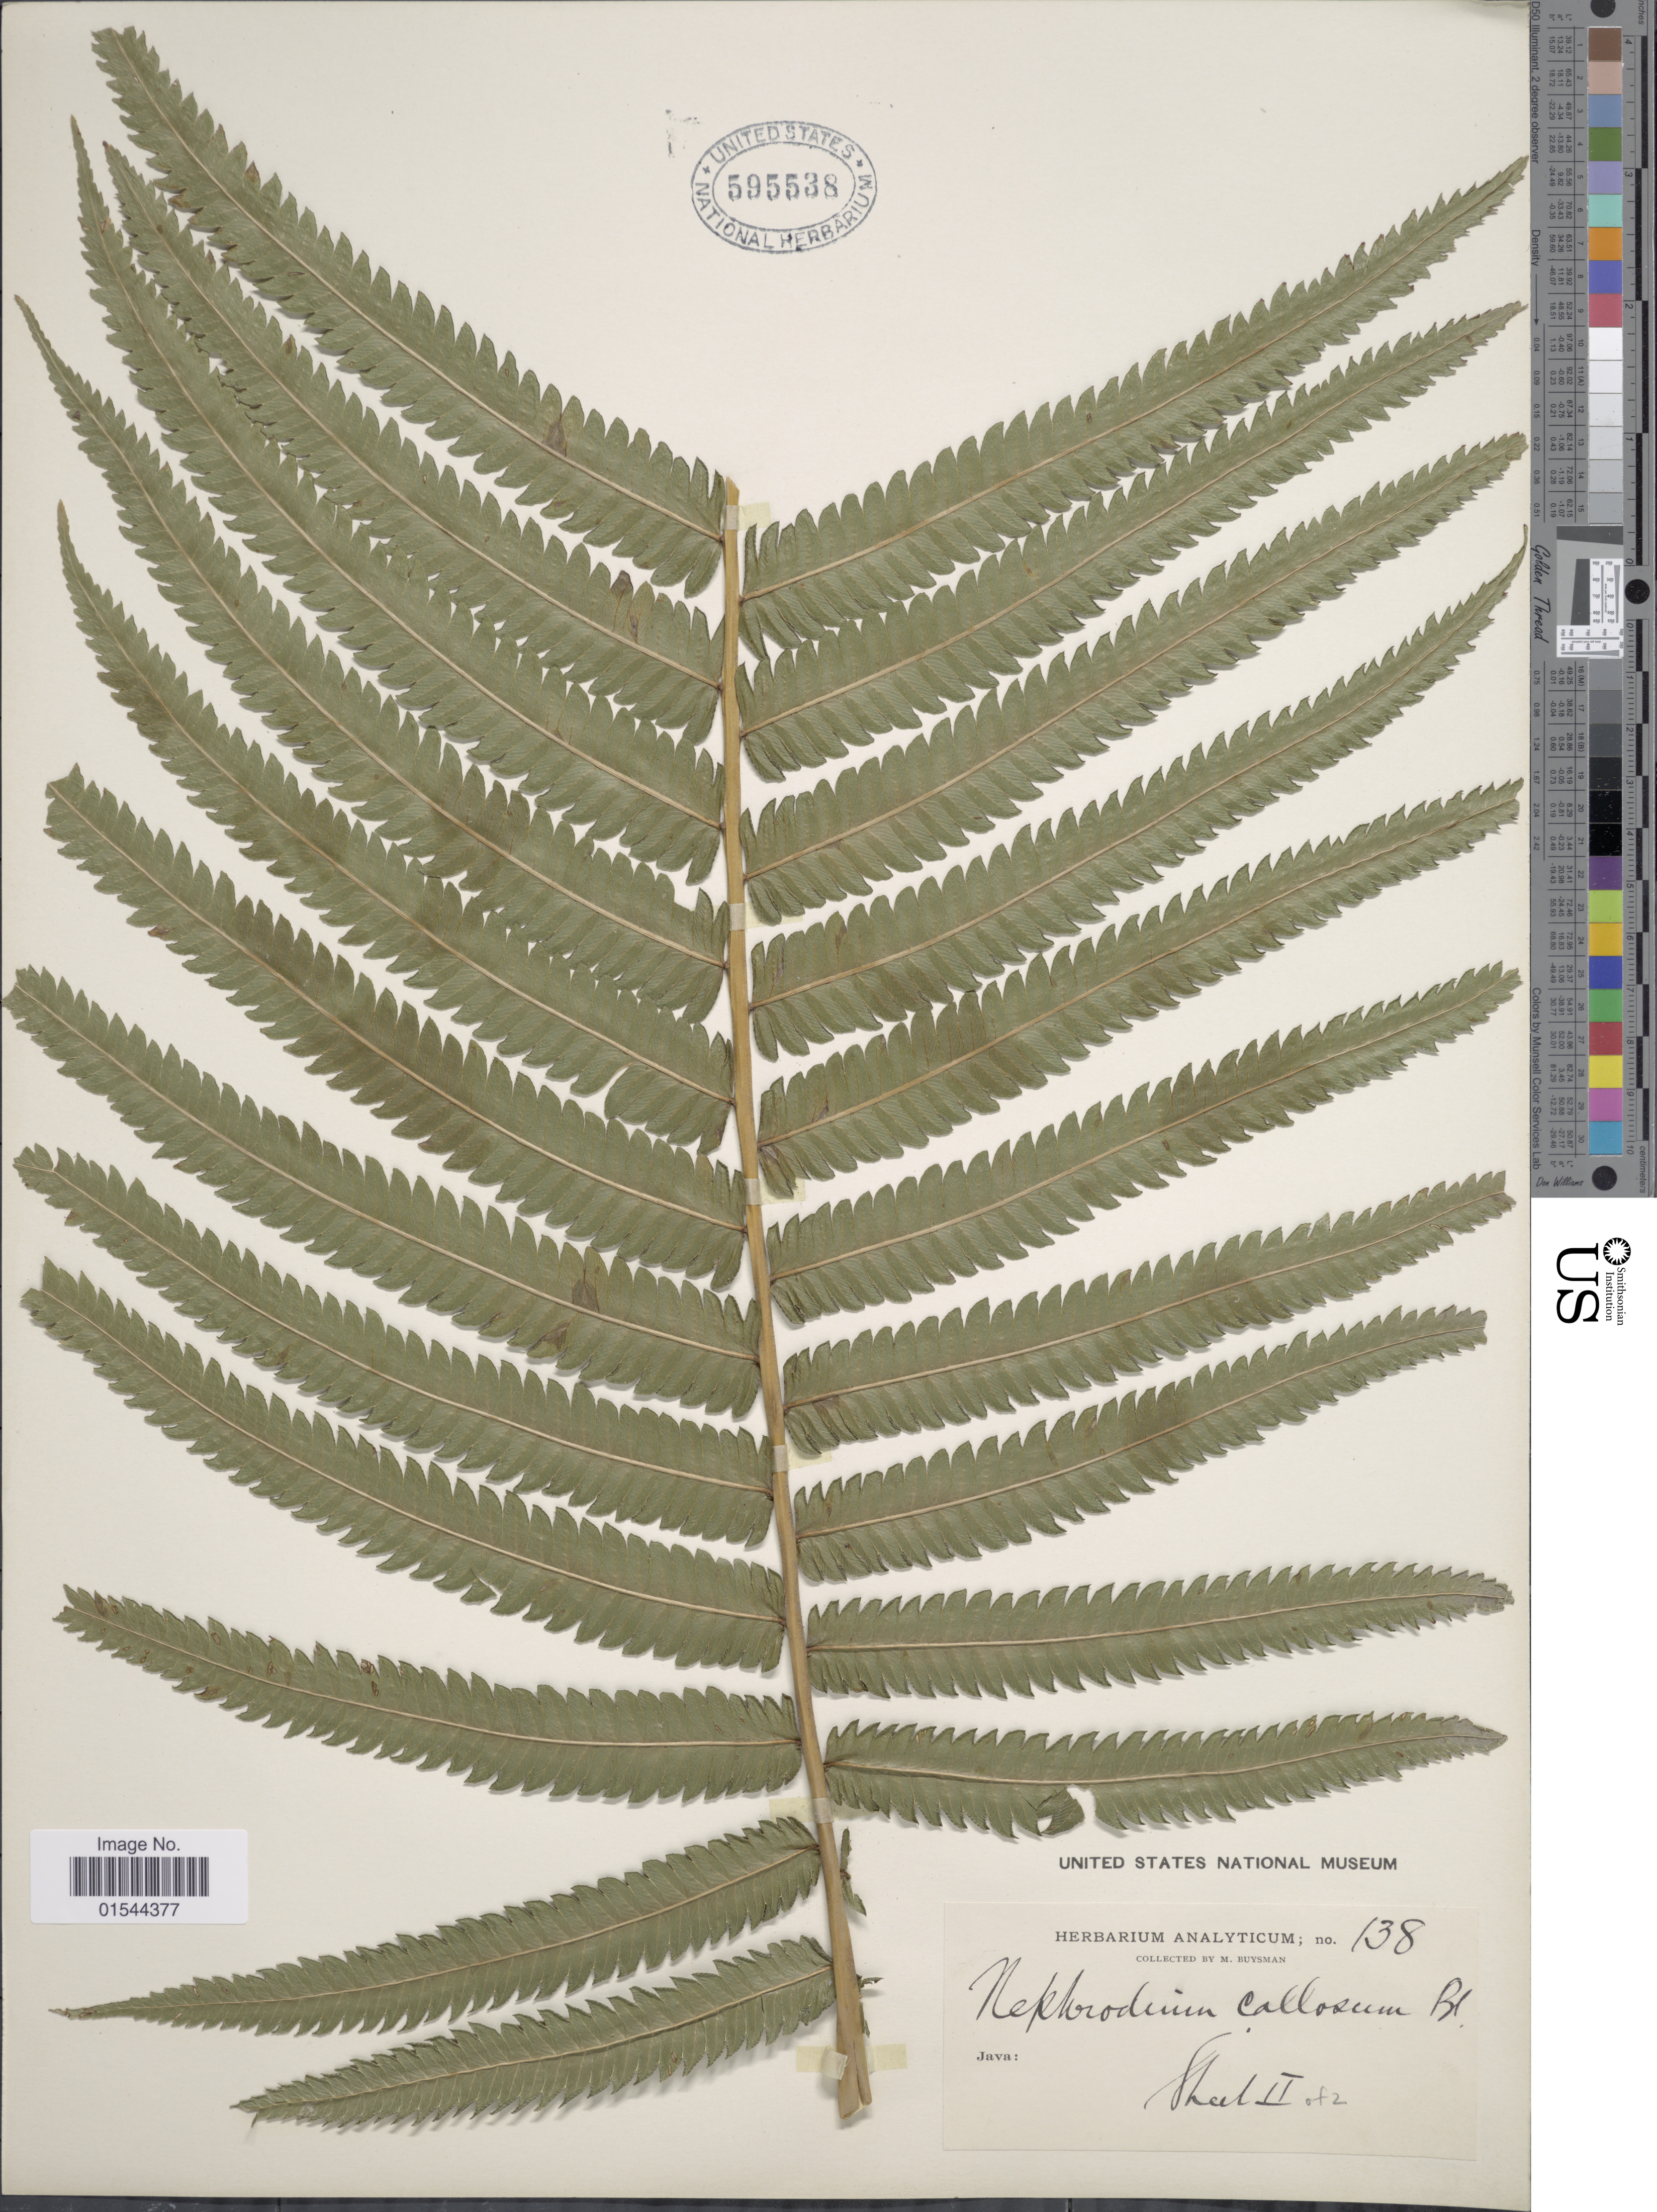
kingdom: Plantae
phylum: Tracheophyta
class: Polypodiopsida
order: Polypodiales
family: Thelypteridaceae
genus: Pneumatopteris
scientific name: Pneumatopteris callosa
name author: (Blume) Nakai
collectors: M. Buysman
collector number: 138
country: Indonesia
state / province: Java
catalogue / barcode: US 595538